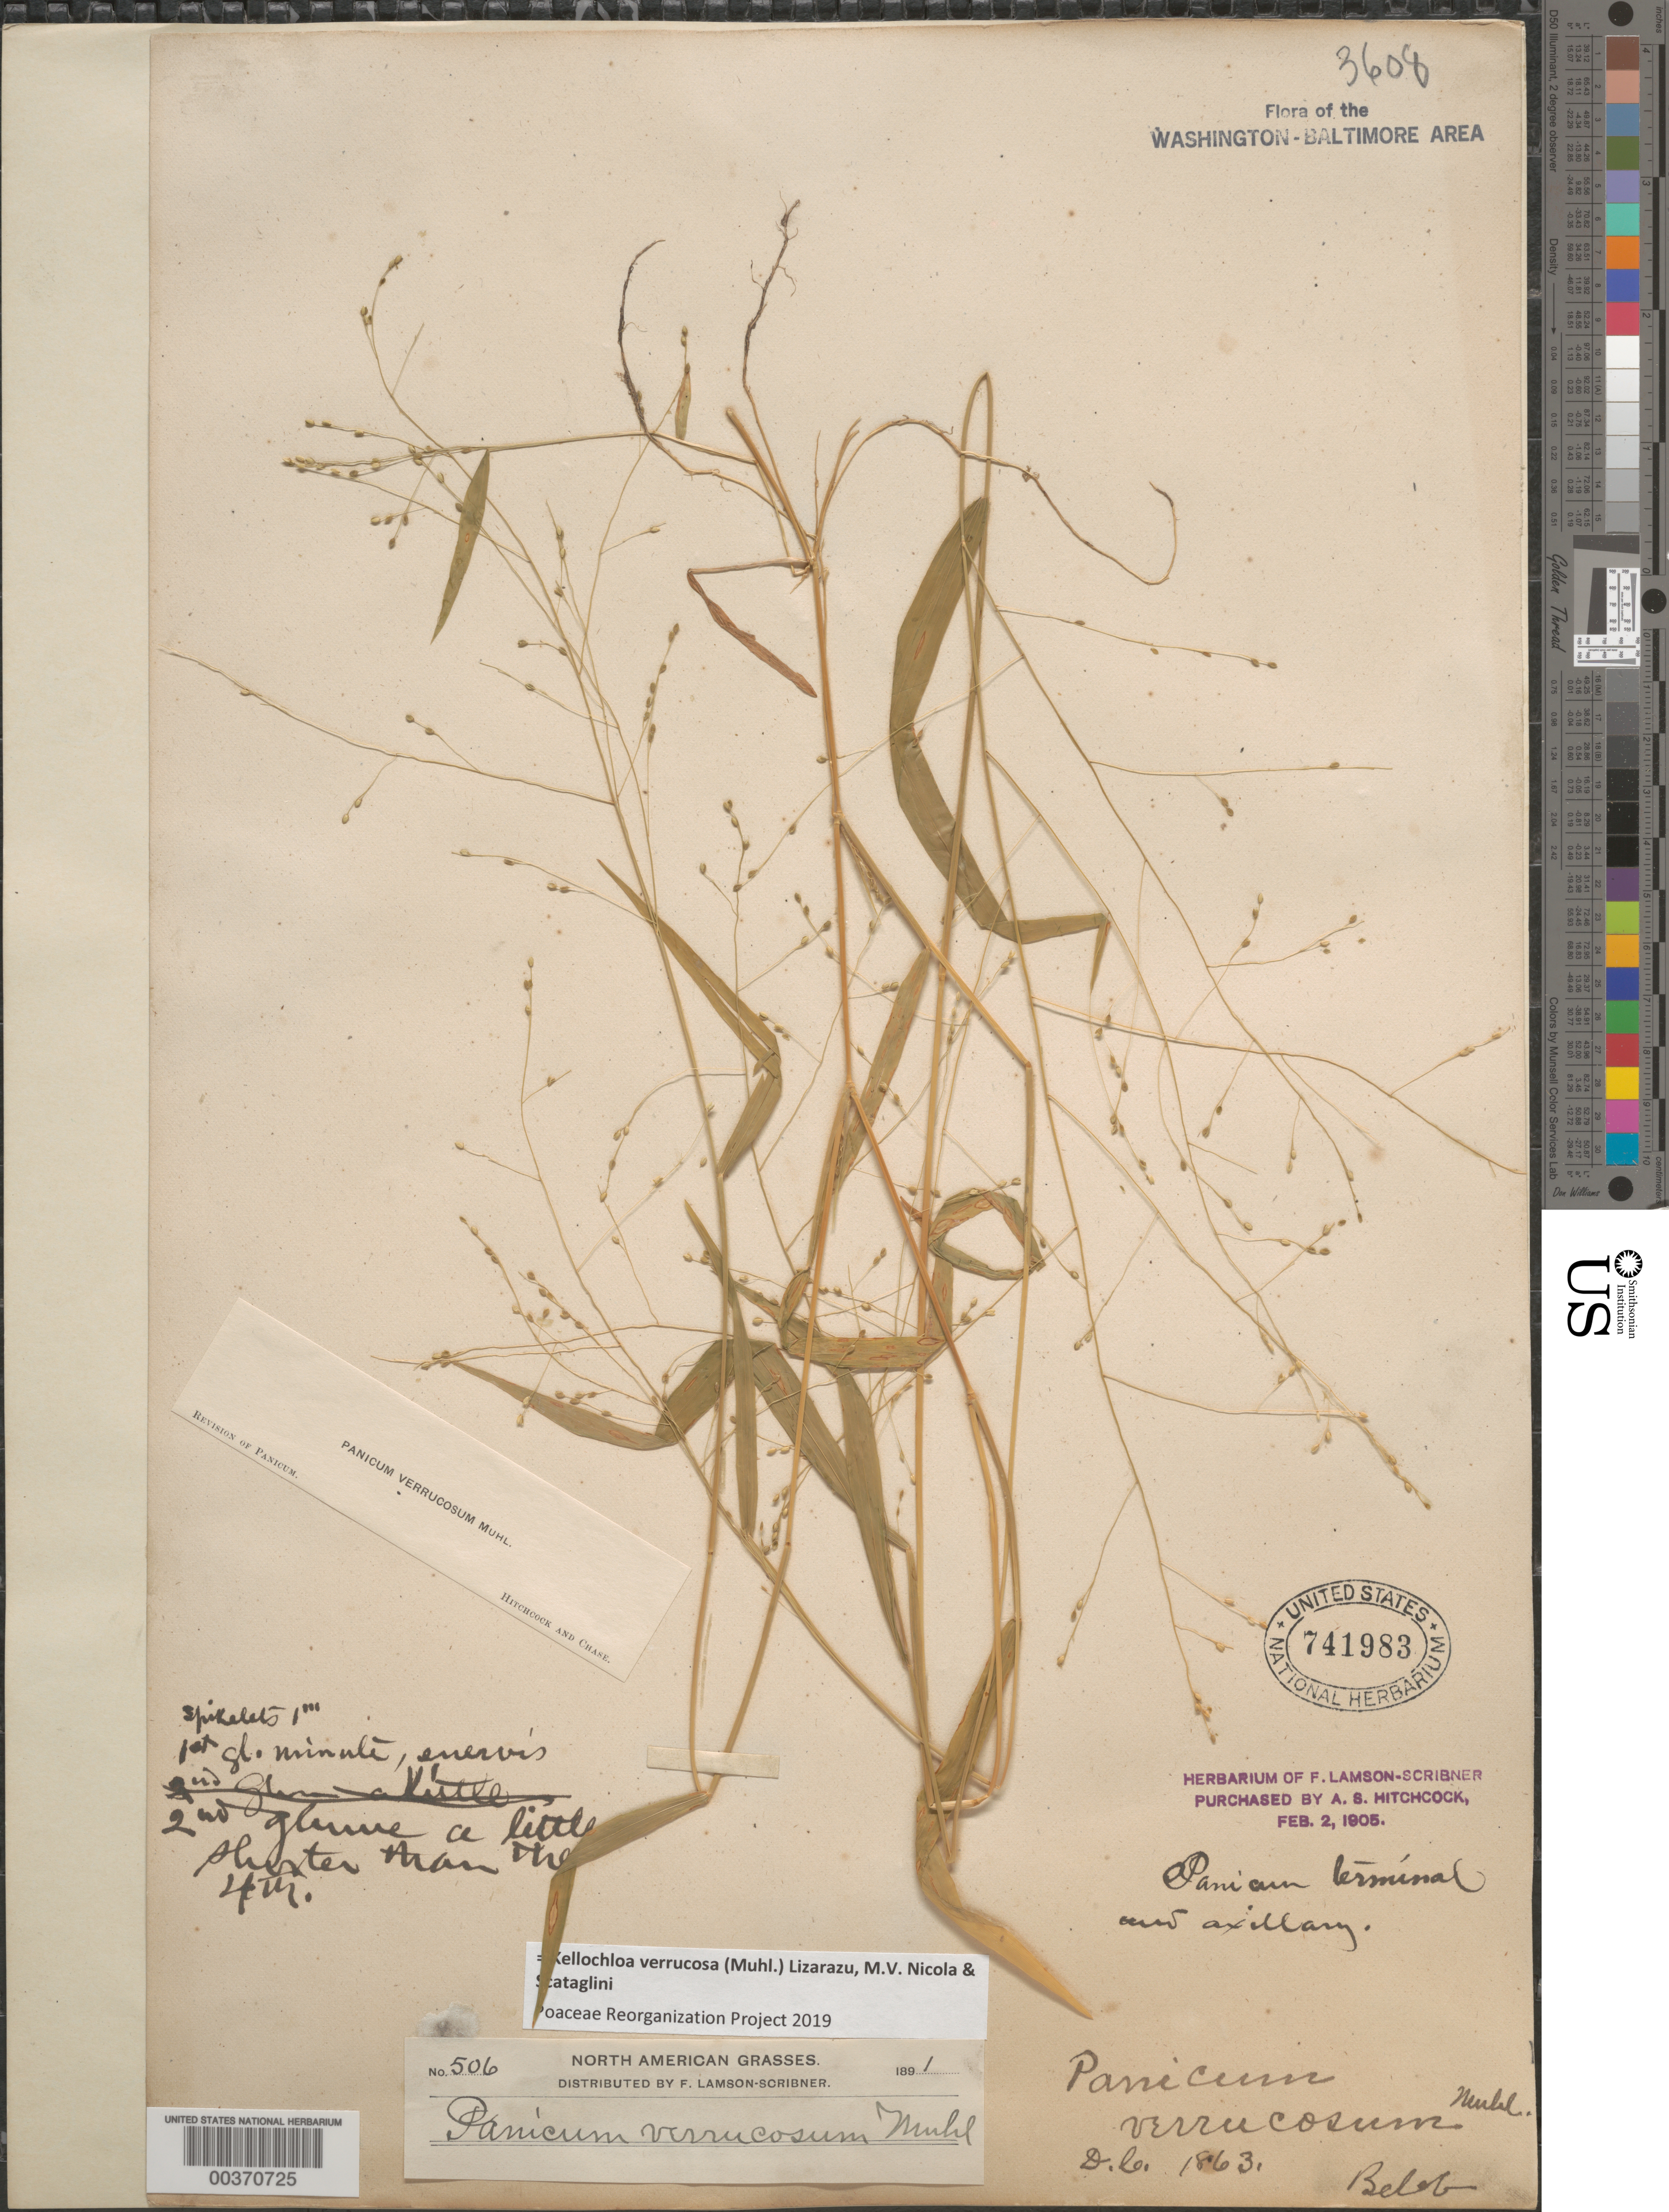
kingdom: Plantae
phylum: Tracheophyta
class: Liliopsida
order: Poales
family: Poaceae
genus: Panicum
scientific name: Panicum verrucosum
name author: Muhl.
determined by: Hitchcock, A. S.; Chase, [M.] A.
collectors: -. Beleb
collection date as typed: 1863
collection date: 1863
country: United States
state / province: District of Columbia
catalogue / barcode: US 741983